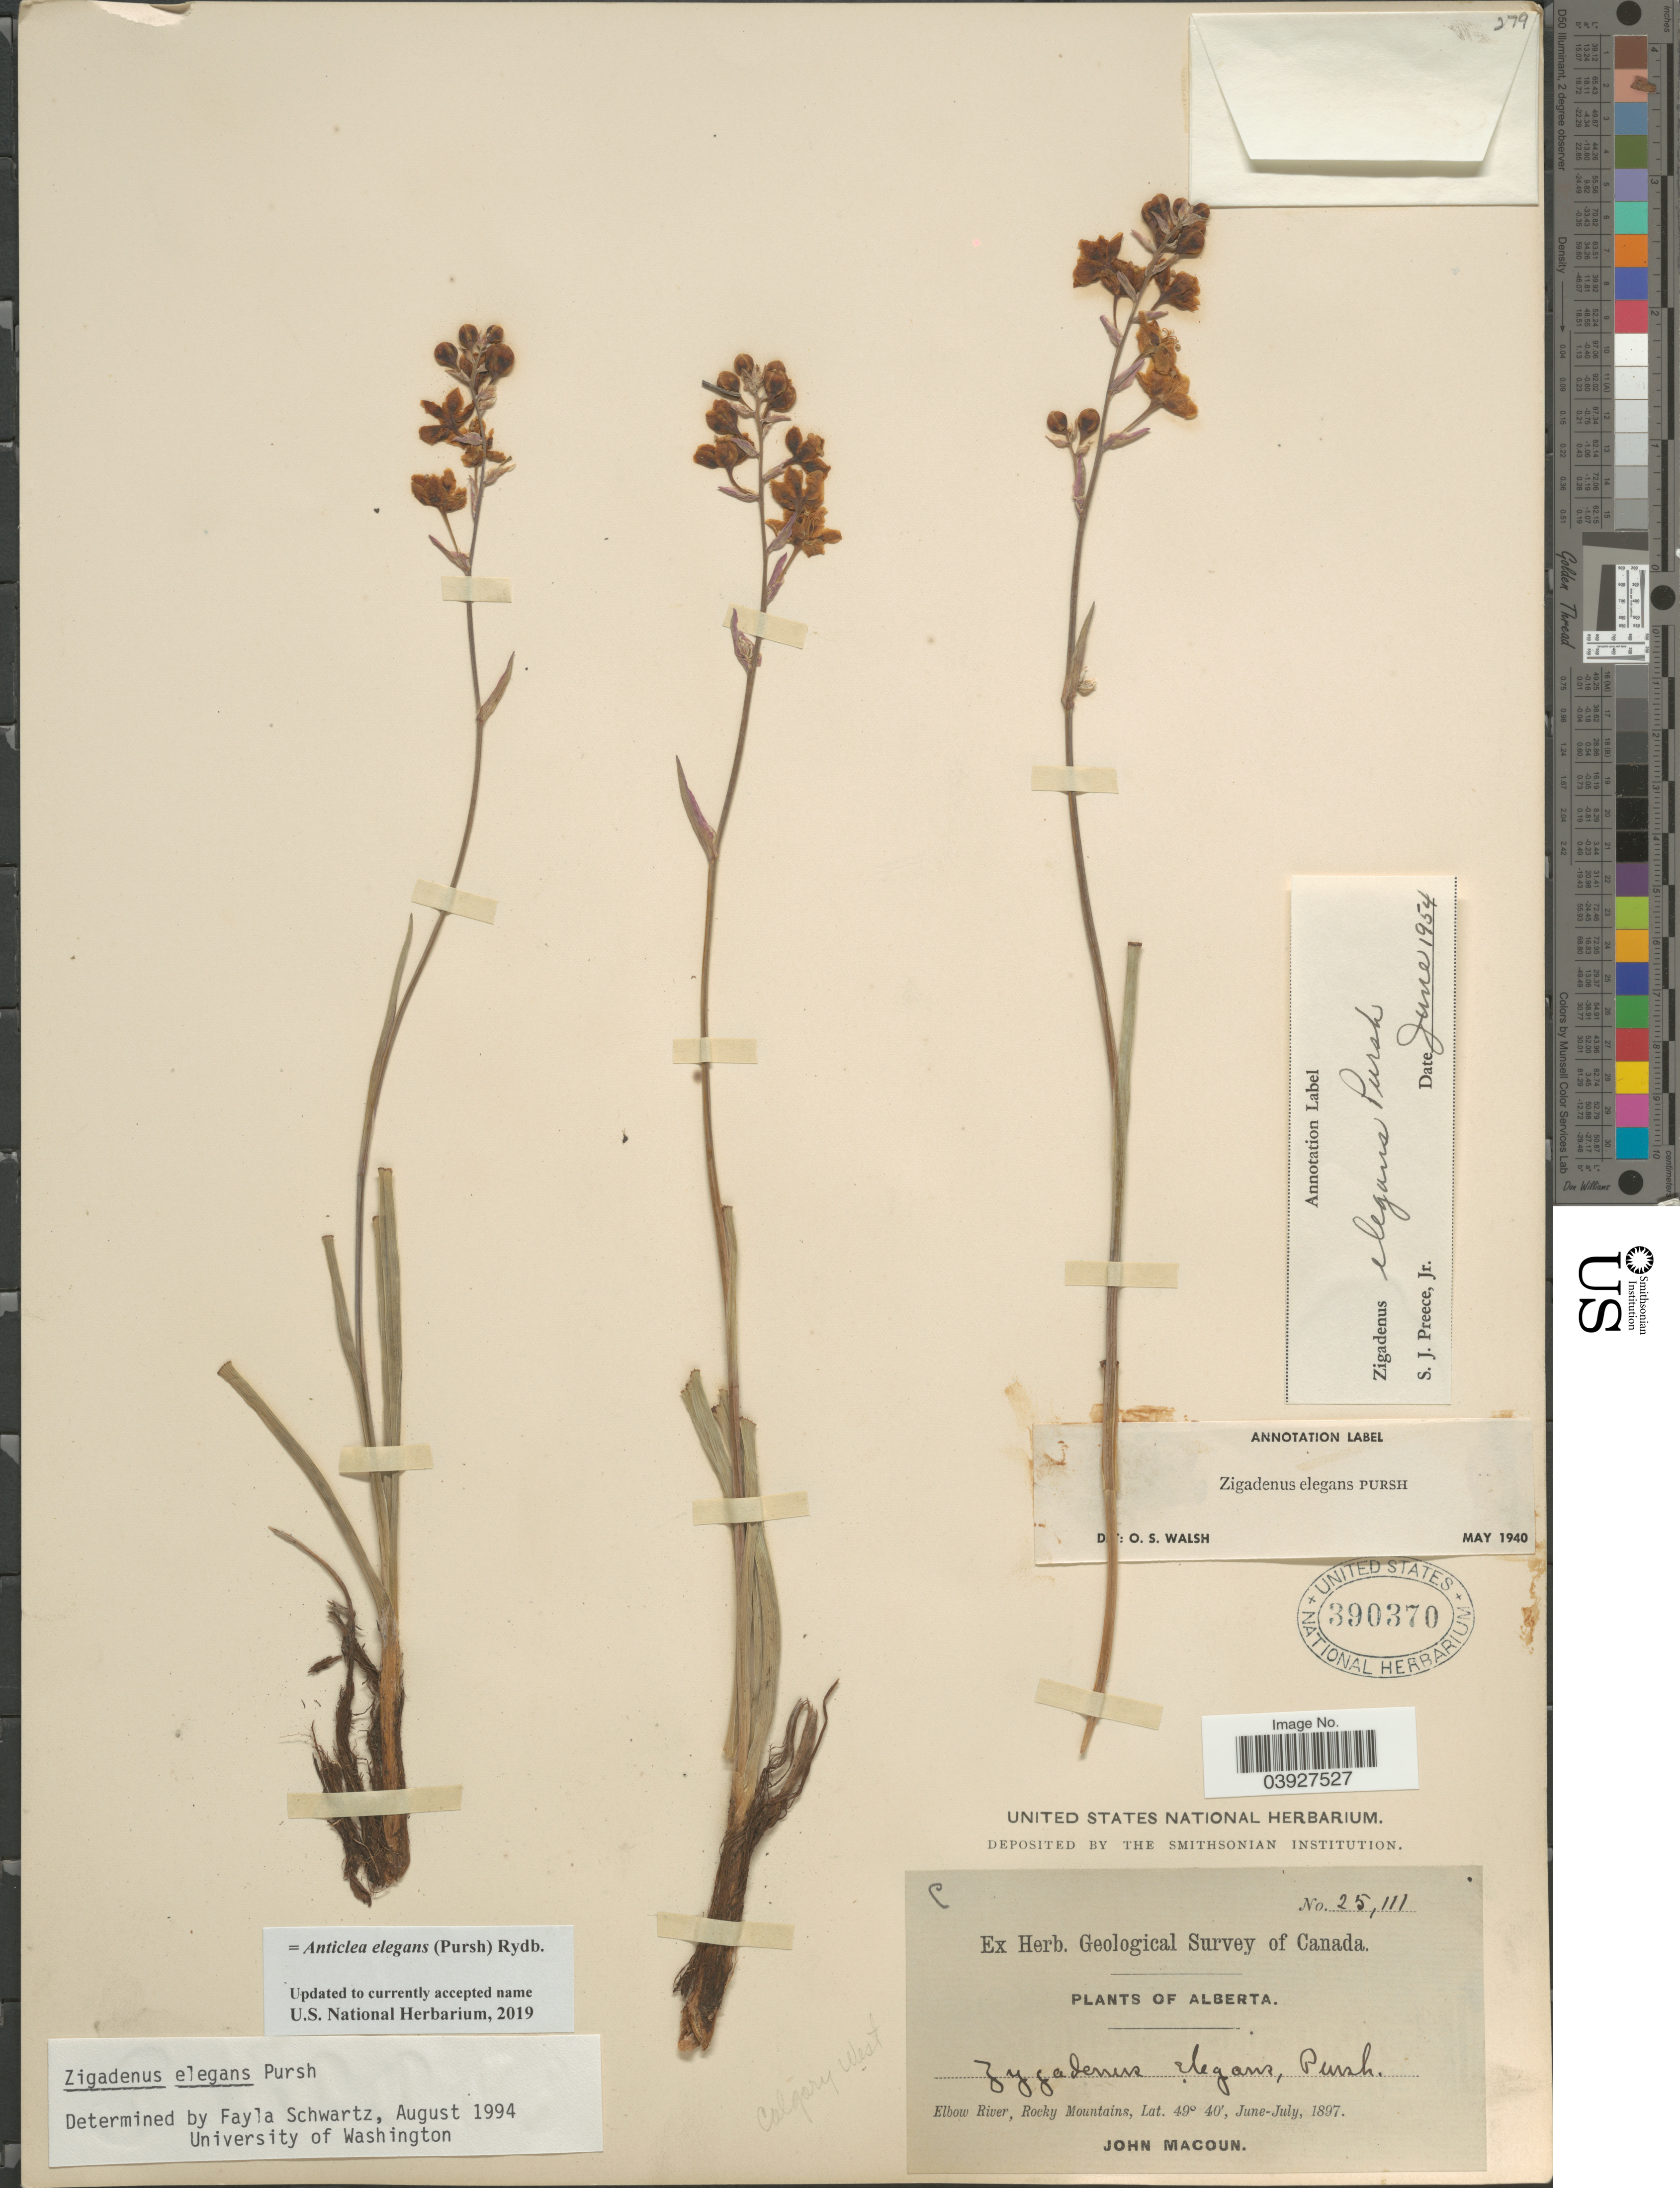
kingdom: Plantae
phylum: Tracheophyta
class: Liliopsida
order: Liliales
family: Melanthiaceae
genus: Anticlea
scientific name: Anticlea elegans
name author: (Pursh) Rydb.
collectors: J. Macoun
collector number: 25111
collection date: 1897-06/1897-07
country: Canada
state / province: Alberta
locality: Elbow River, Rocky Mountains.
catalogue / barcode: US 390370